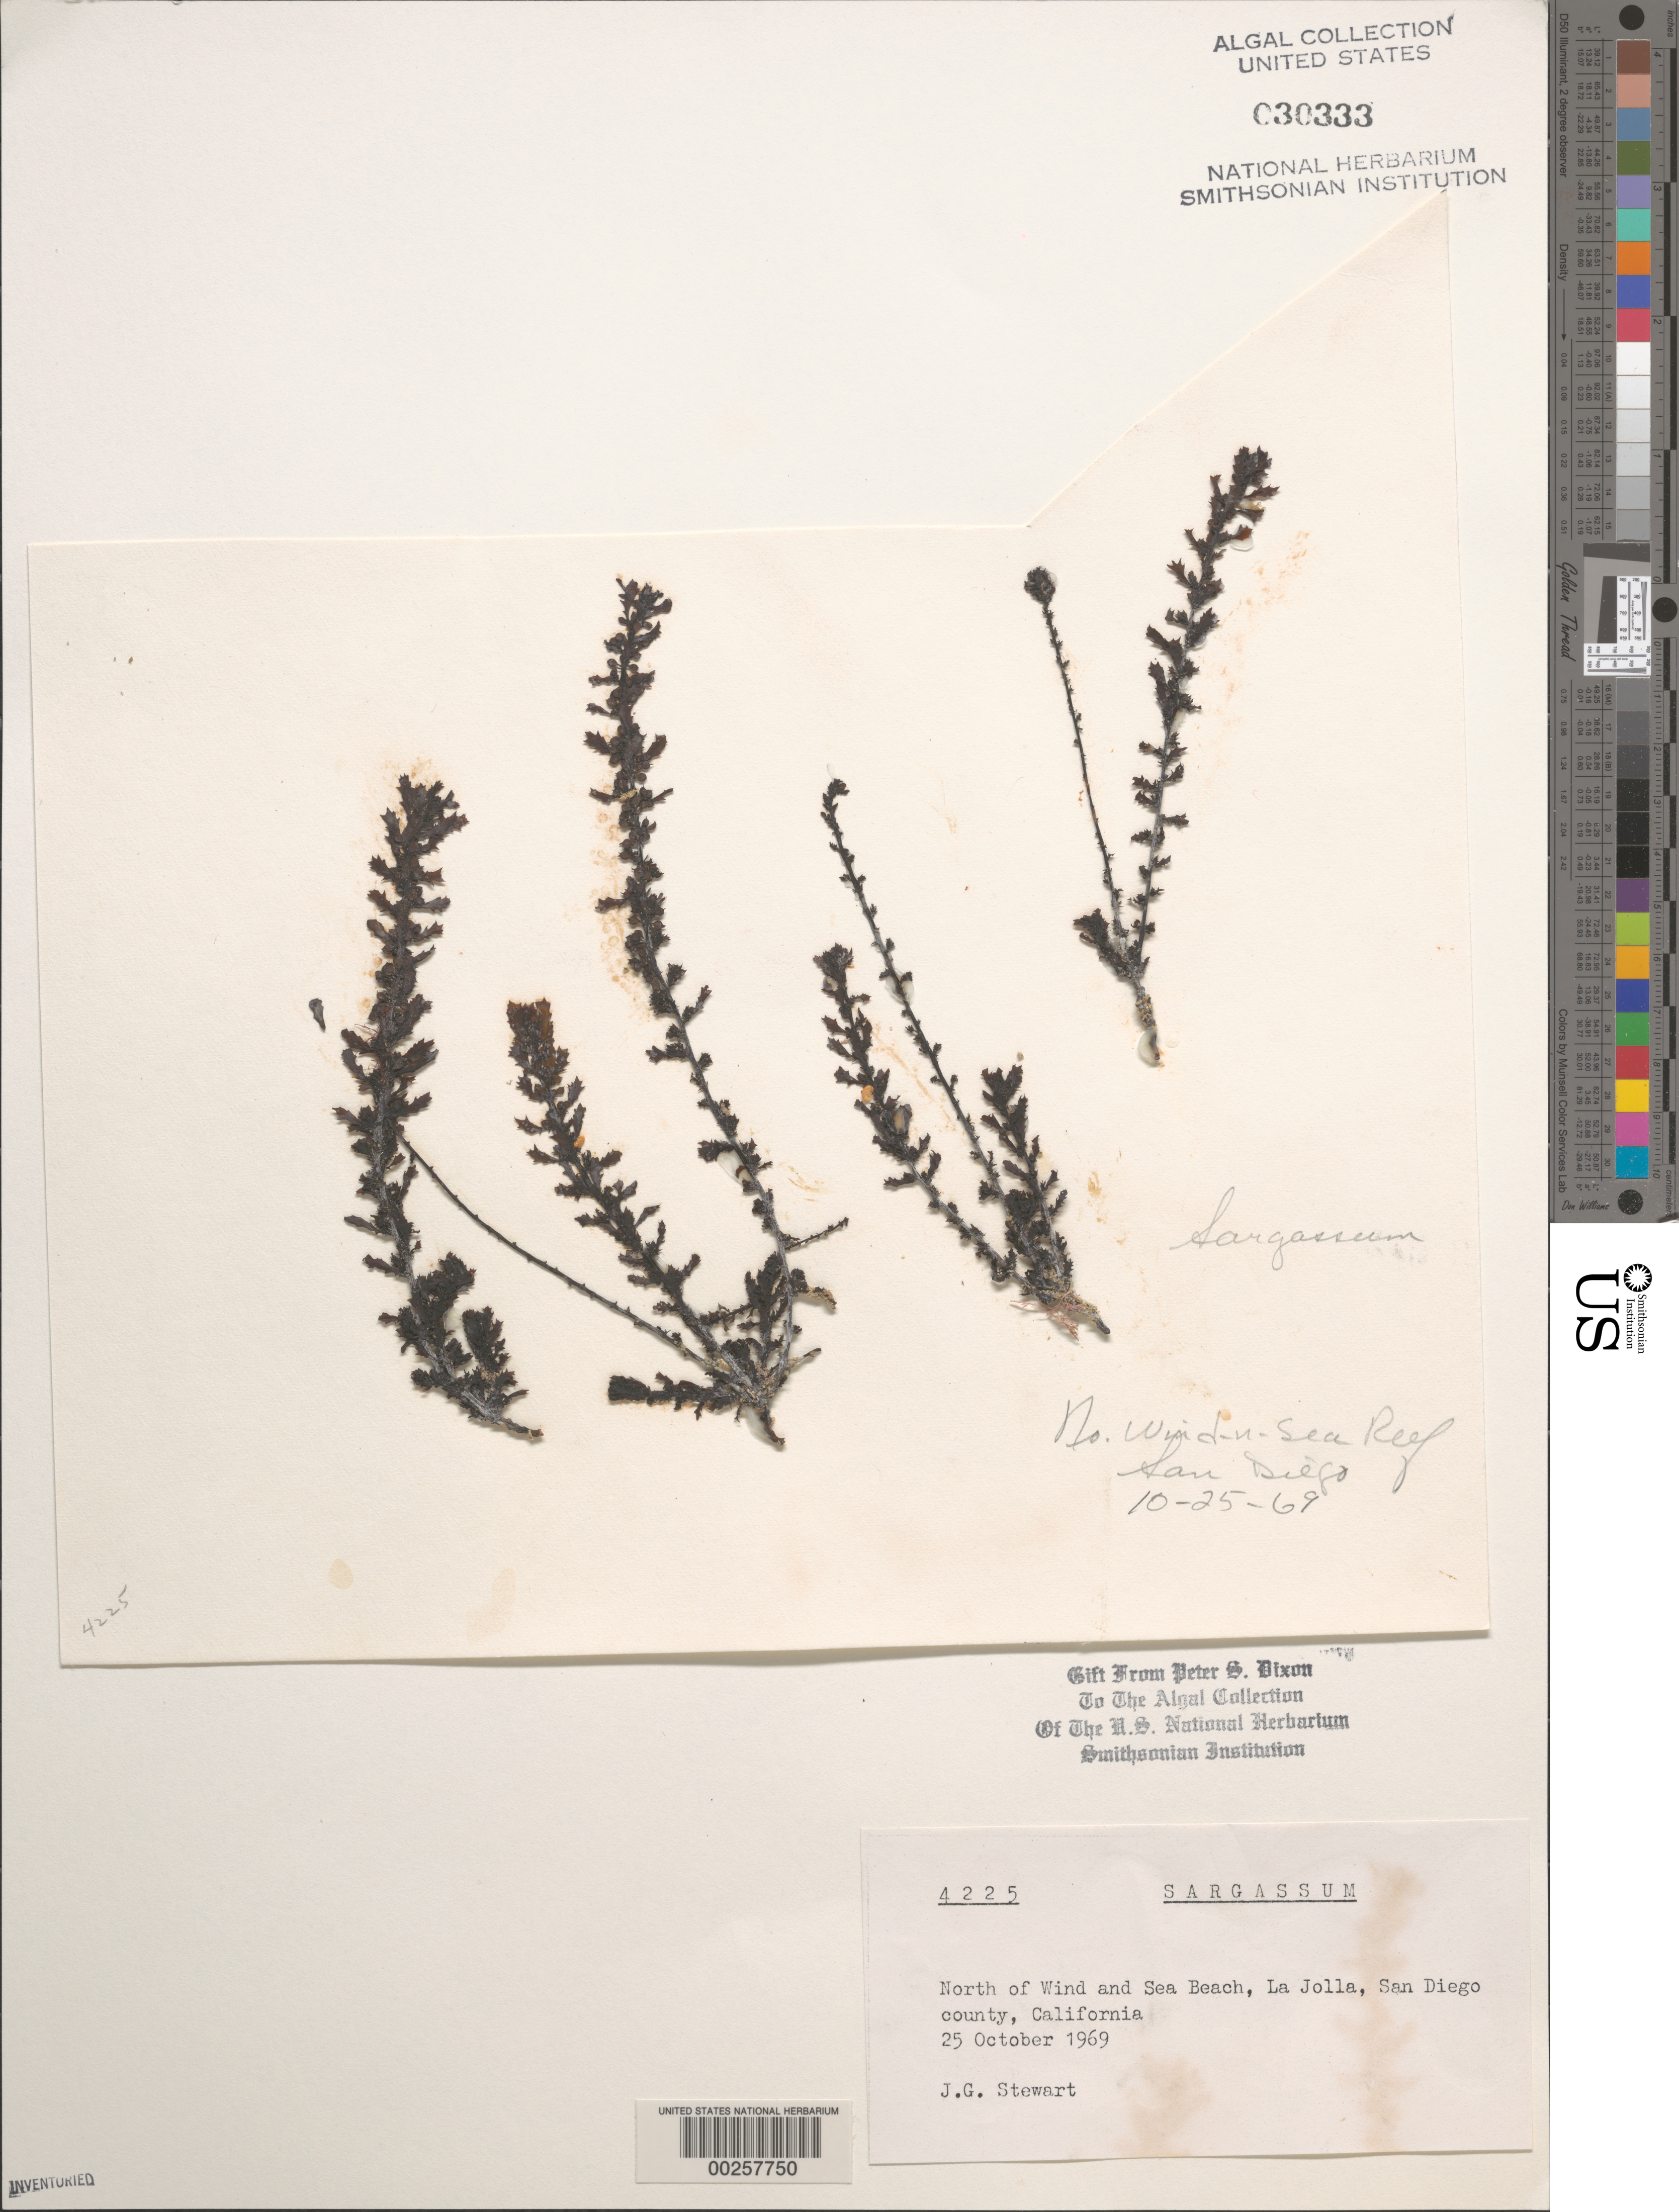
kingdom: Chromista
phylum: Ochrophyta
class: Phaeophyceae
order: Fucales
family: Sargassaceae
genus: Sargassum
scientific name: Sargassum sp.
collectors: J. Stewart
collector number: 4225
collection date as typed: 25 Oct 1969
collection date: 1969-10-25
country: United States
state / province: California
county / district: San Diego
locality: La Jolla, north of Wind and Sea Beach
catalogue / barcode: US 30333